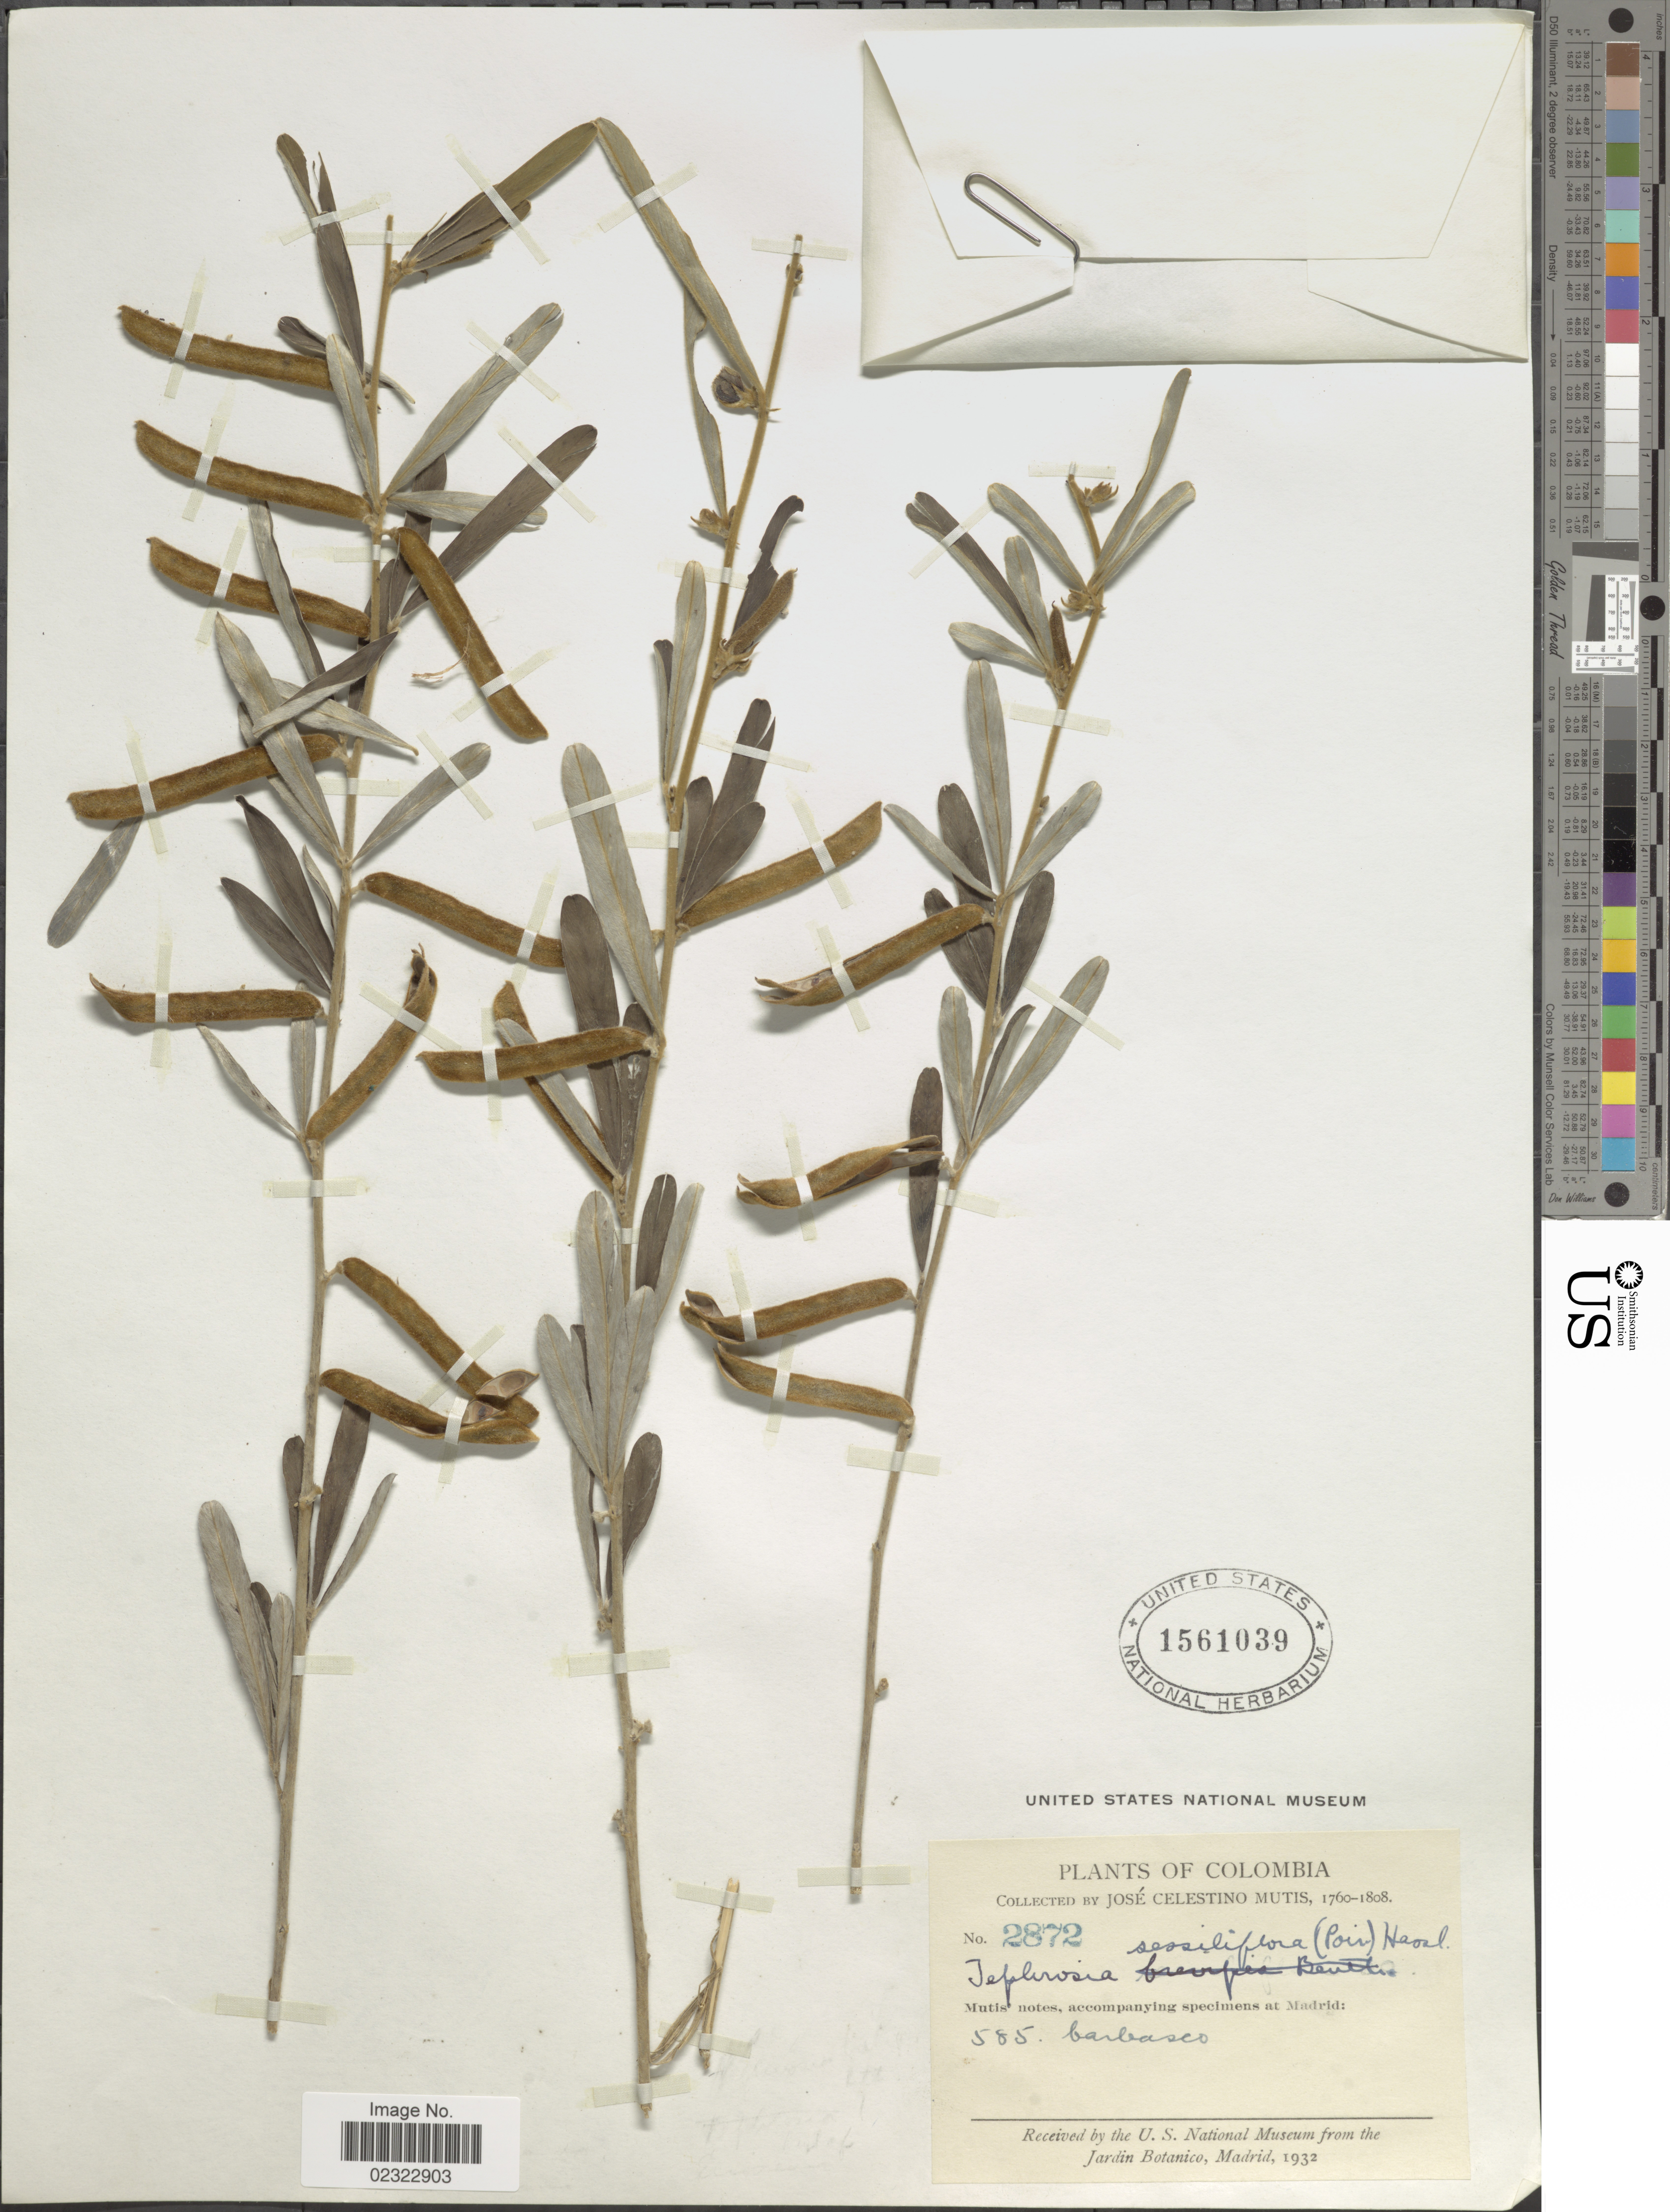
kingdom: Plantae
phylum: Tracheophyta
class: Magnoliopsida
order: Fabales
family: Fabaceae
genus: Tephrosia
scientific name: Tephrosia sessiliflora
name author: (Poir.) Hassl.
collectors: J. C. B. Mutis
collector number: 2872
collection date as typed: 1808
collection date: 1760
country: Colombia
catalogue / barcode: US 1561039